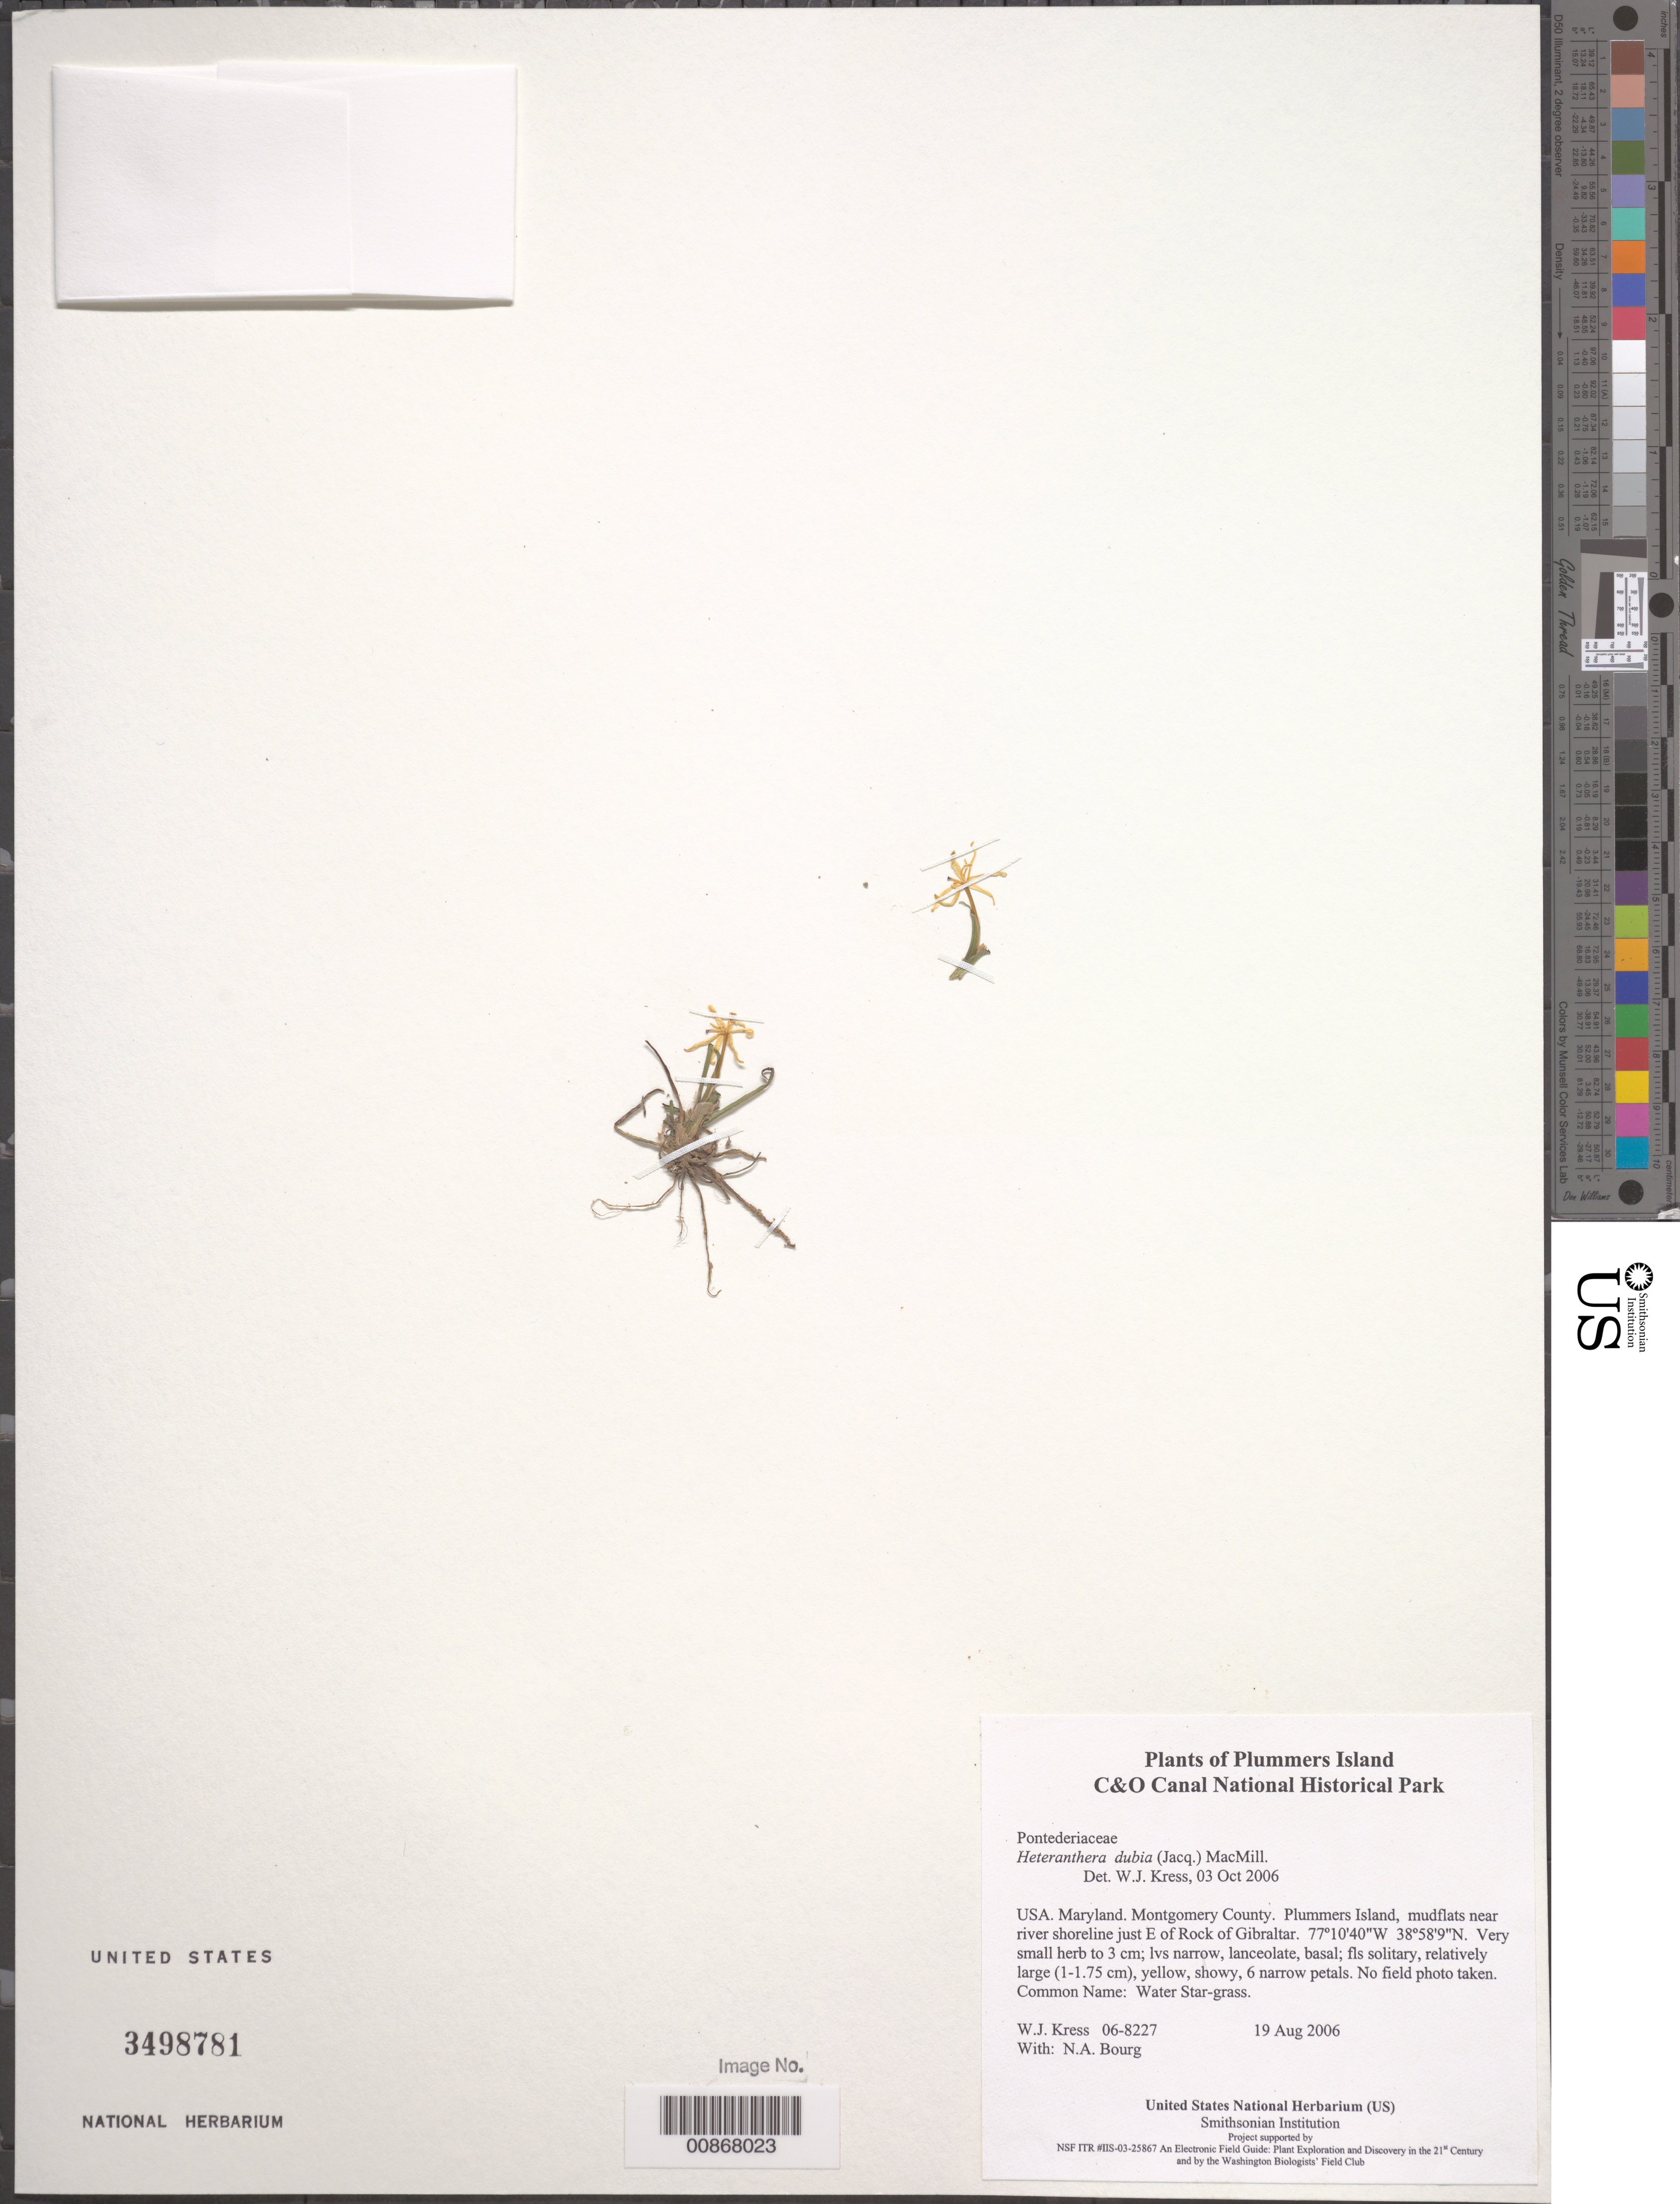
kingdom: Plantae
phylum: Tracheophyta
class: Liliopsida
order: Commelinales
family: Pontederiaceae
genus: Heteranthera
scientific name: Heteranthera dubia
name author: (Jacq.) MacMill.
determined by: Kress, W. J., (US), Smithsonian Institution - National Museum of Natural History (UNITED STATES)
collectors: W. J. Kress & N. A. Bourg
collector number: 06-8227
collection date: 2006-08-19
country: United States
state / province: Maryland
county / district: Montgomery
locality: Chesapeake and Ohio Canal National Historical Park, Plummers Island, mudflats near river shoreline just E of Rock of Gibraltar.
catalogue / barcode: US 3498781